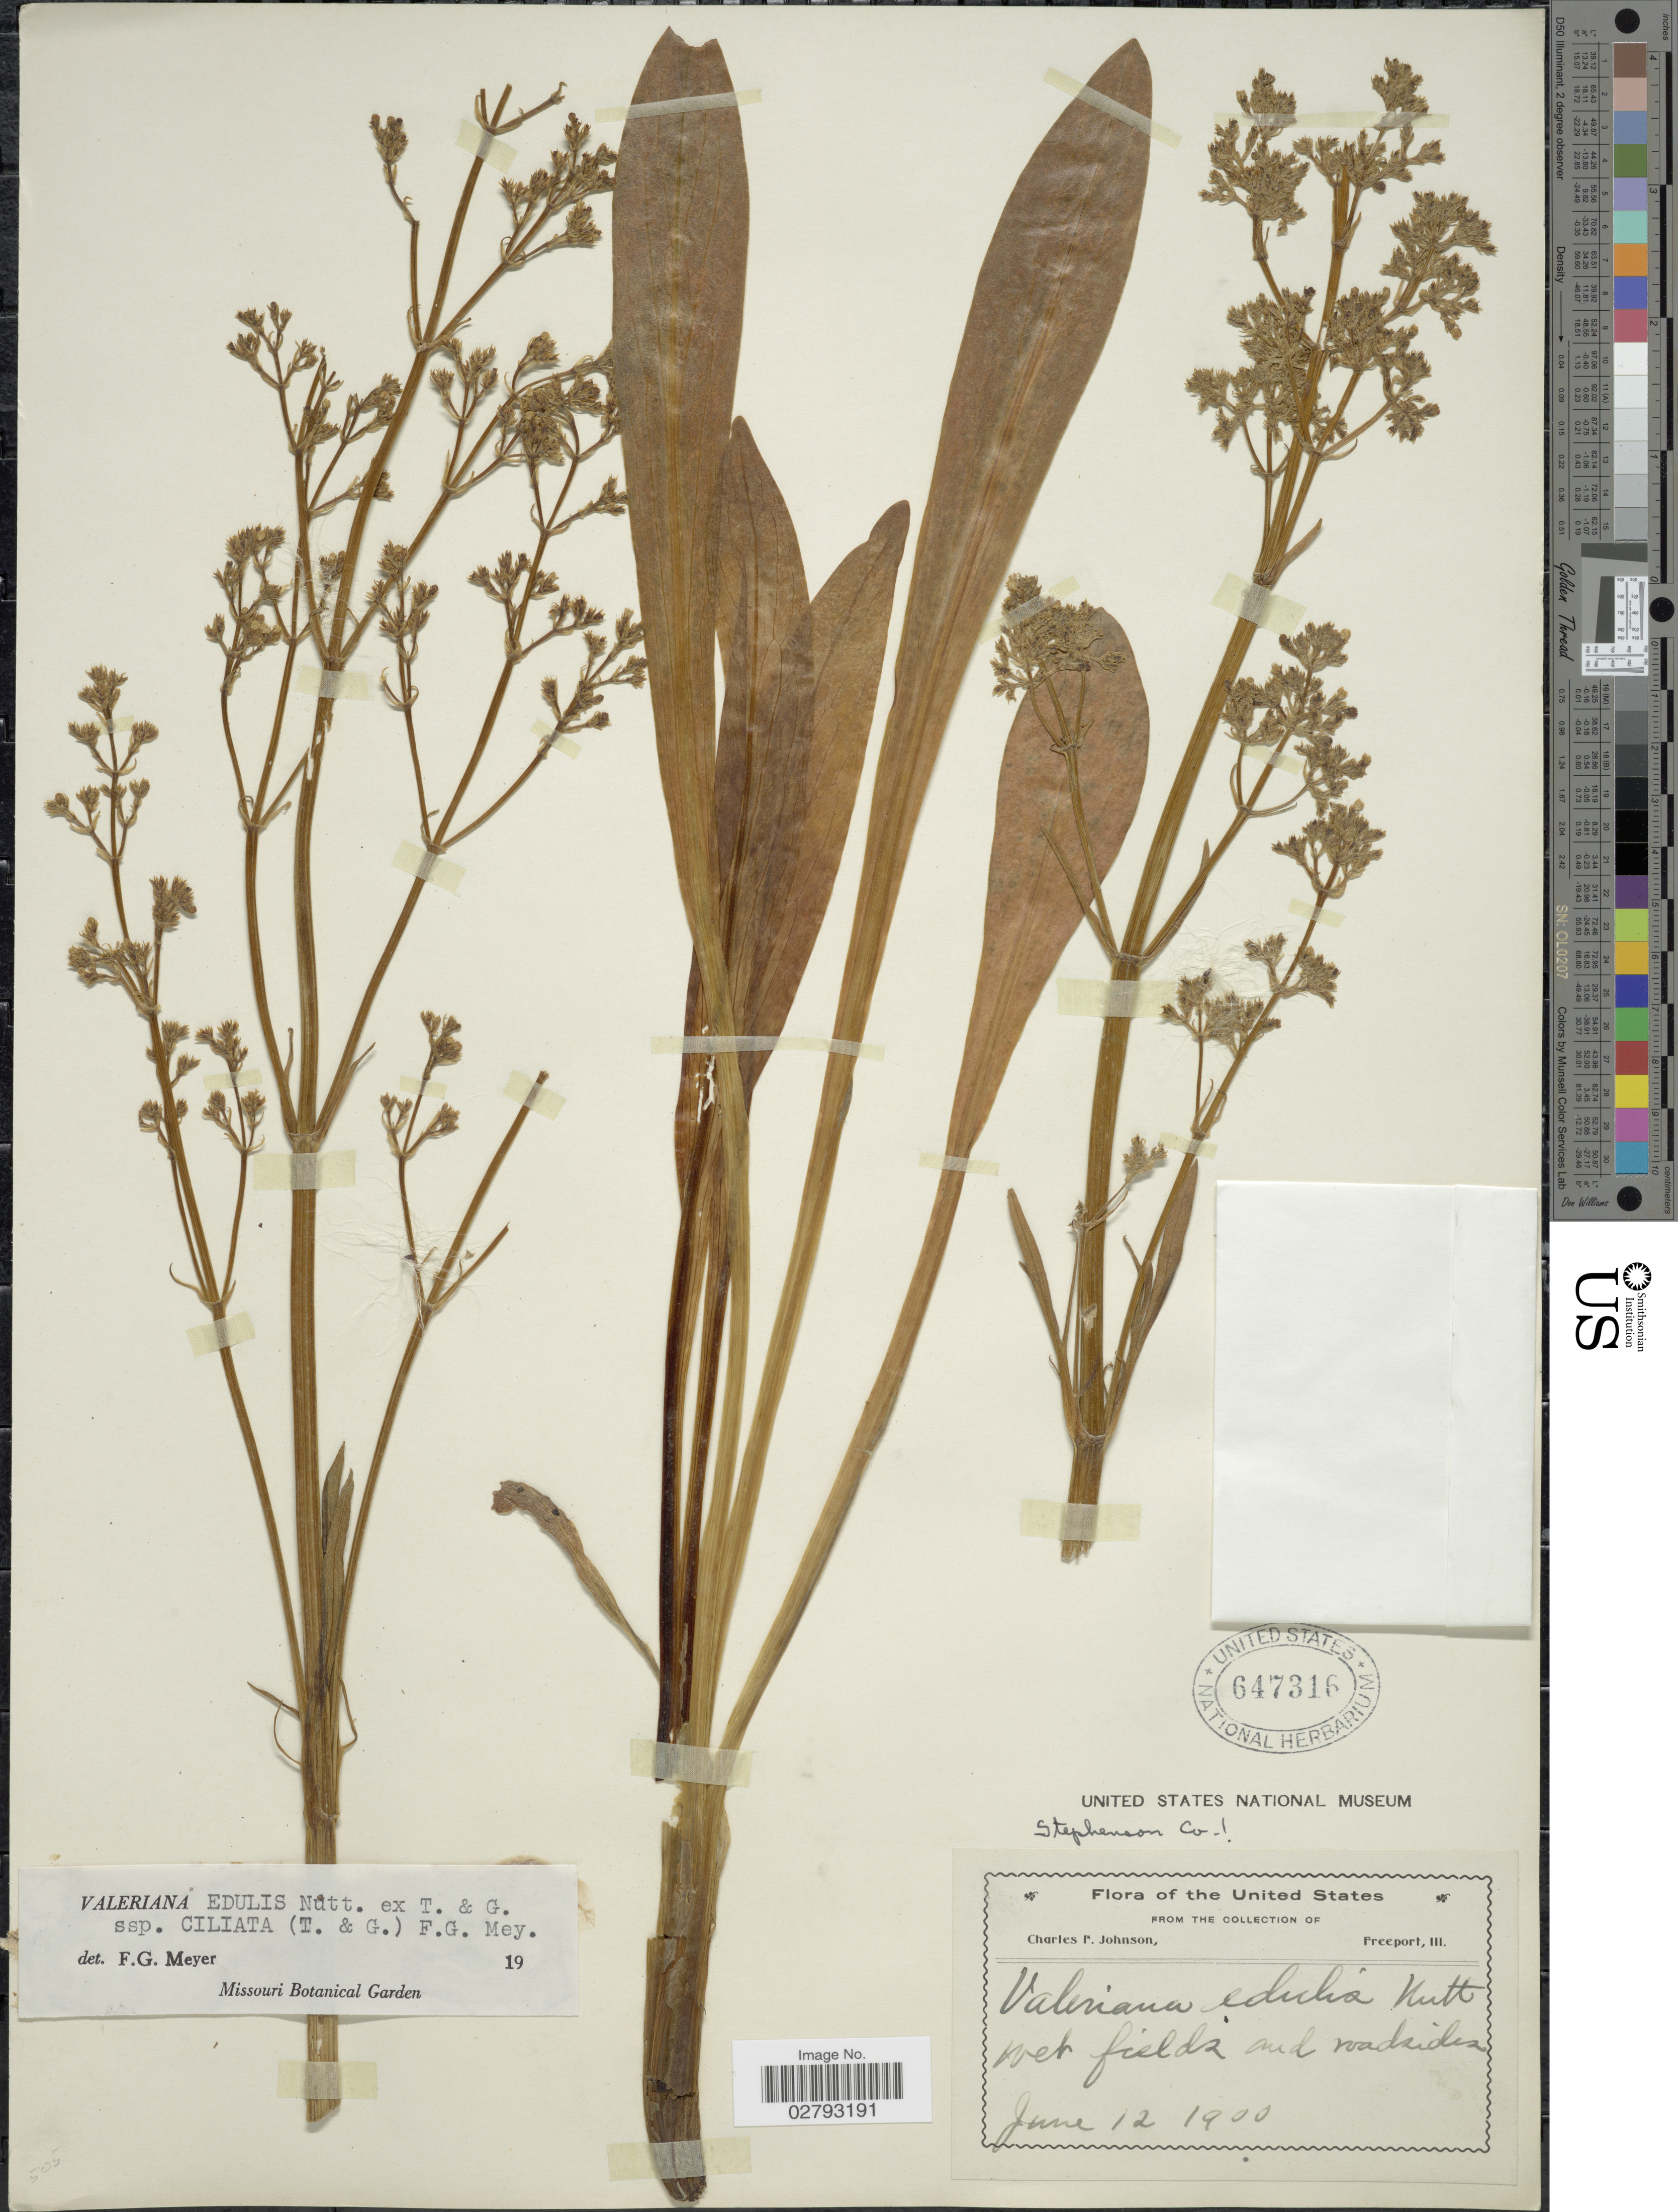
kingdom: Plantae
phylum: Tracheophyta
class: Magnoliopsida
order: Dipsacales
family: Caprifoliaceae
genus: Valeriana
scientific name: Valeriana edulis var. ciliata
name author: (F.G. Mey.) Cronquist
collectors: C. Johnson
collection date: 1900-06-12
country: United States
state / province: Illinois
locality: Freeport. Stephenson Co.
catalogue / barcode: US 647316